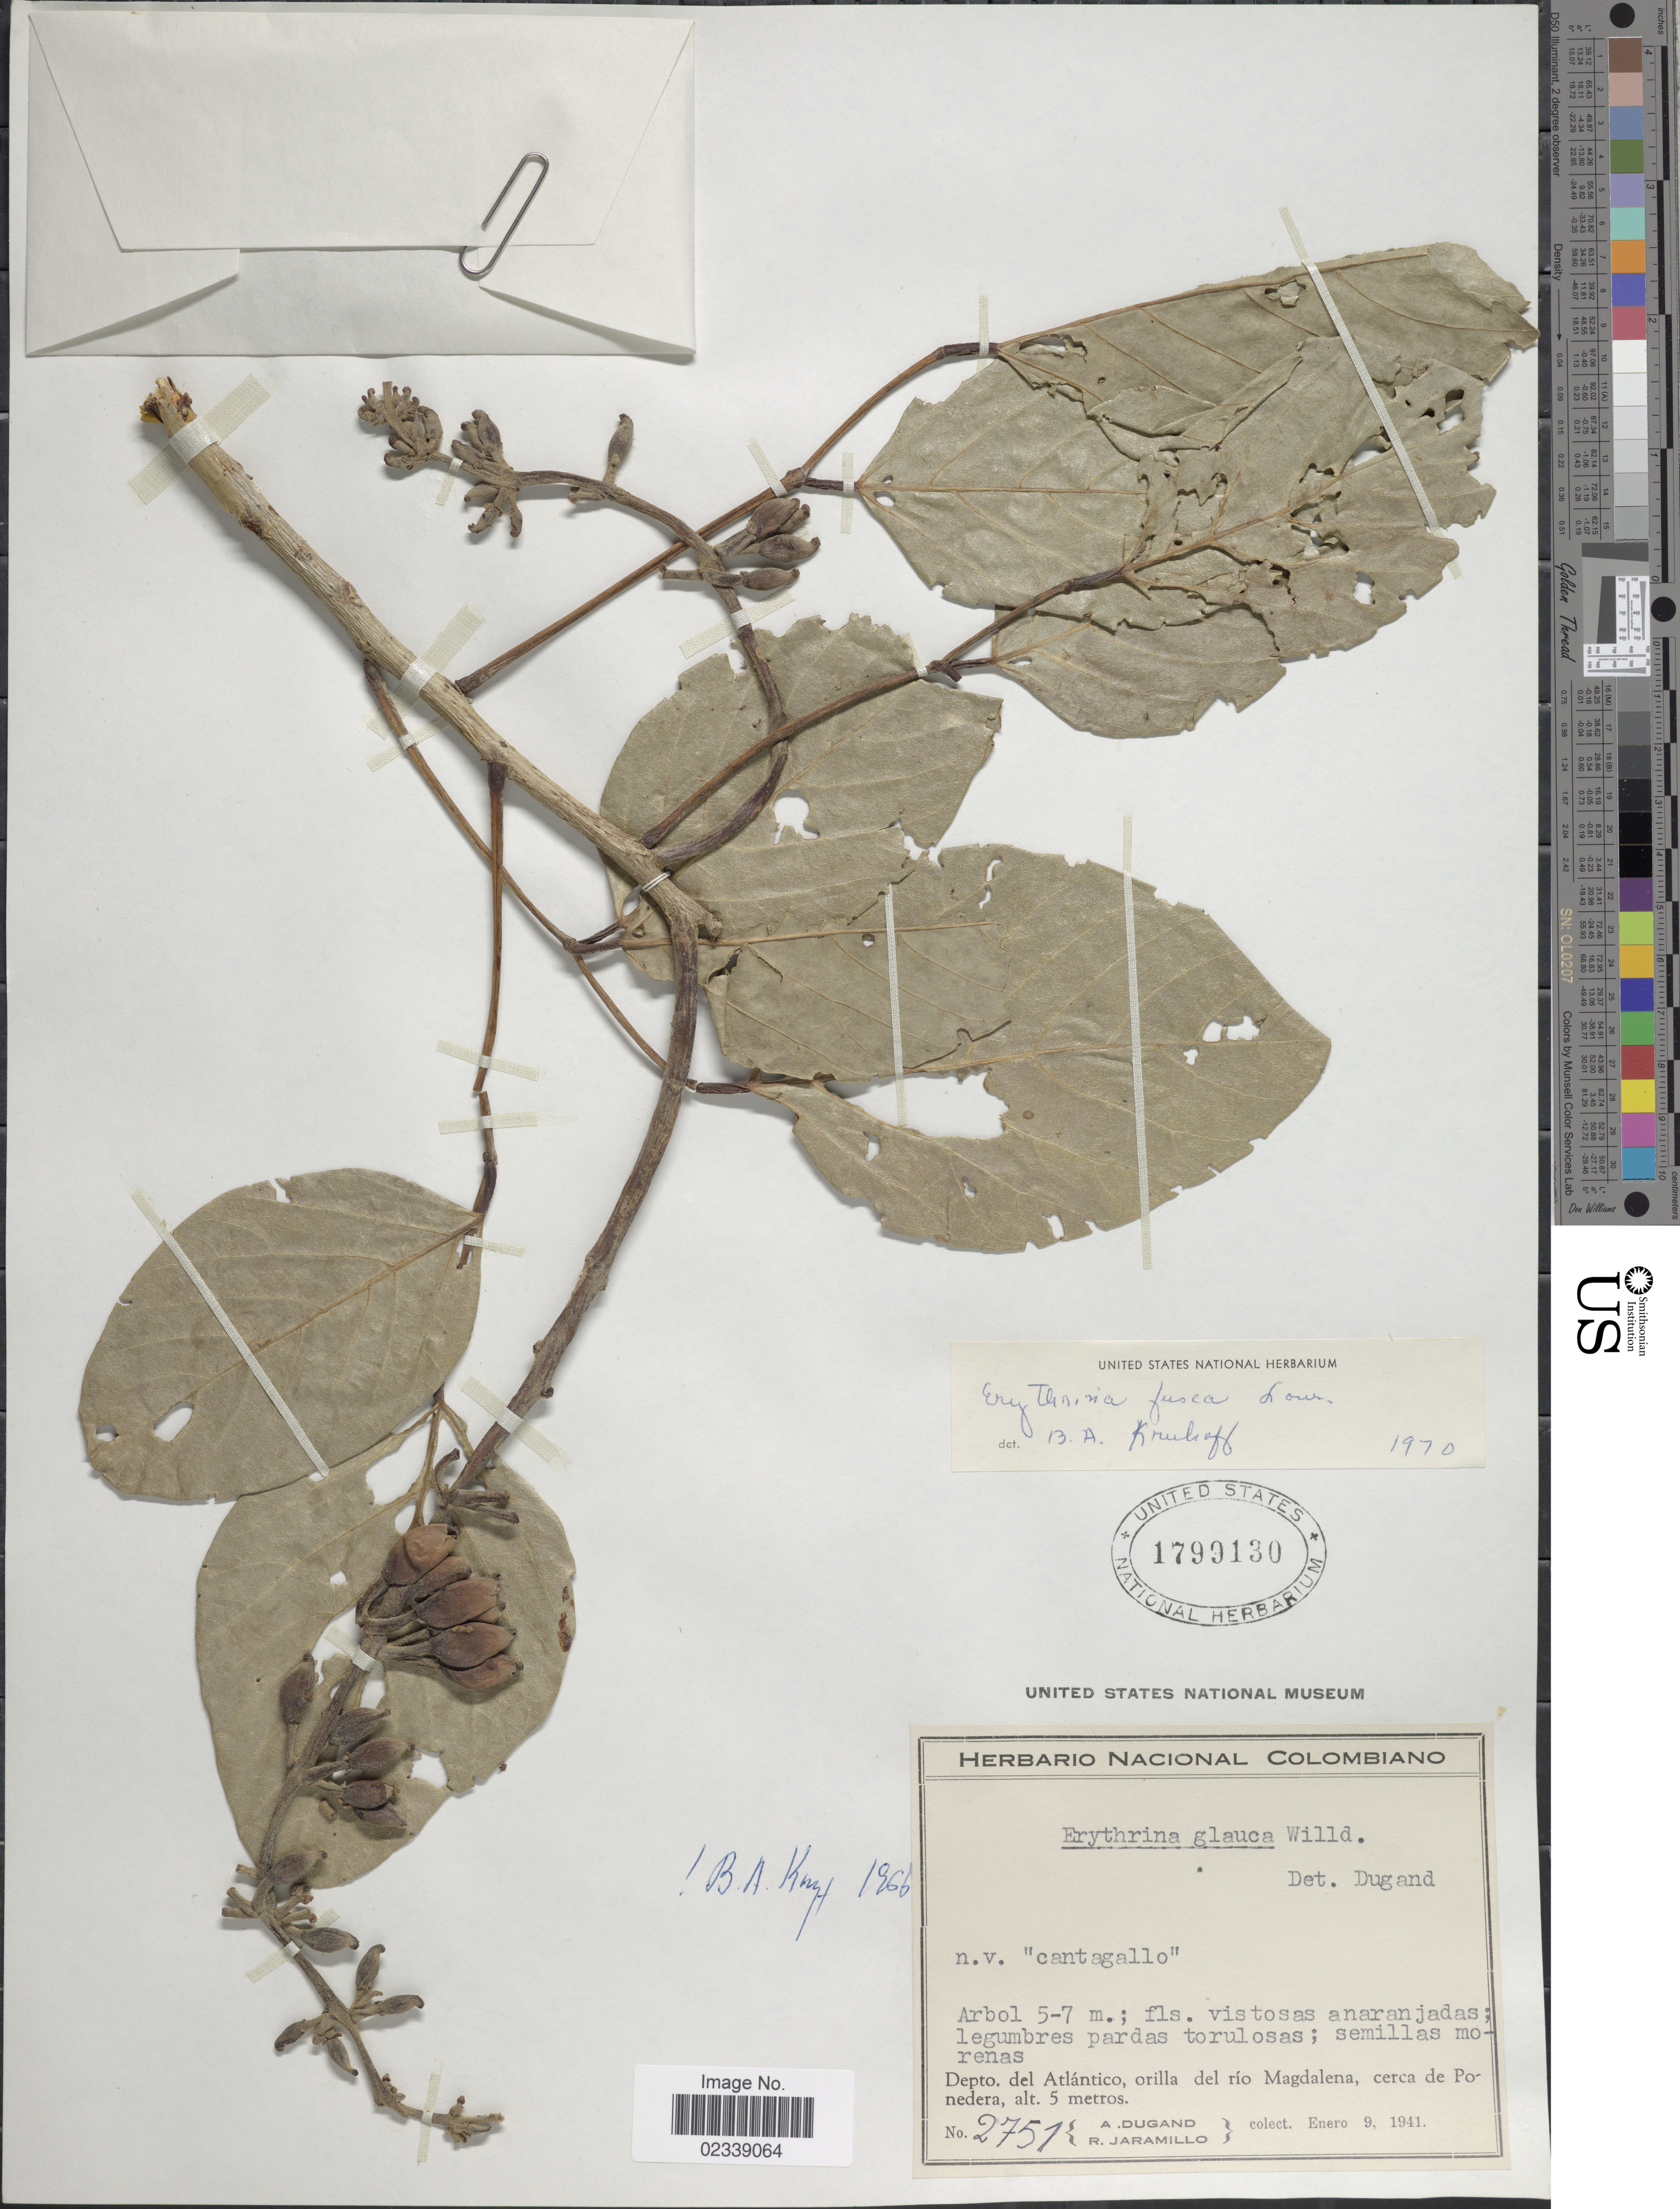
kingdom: Plantae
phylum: Tracheophyta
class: Magnoliopsida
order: Fabales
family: Fabaceae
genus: Erythrina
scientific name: Erythrina fusca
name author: Lour.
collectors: A. Dugand & R. Jaramillo M.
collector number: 2751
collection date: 1941-01-09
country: Colombia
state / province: Atlántico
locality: Orilla del rio Magdalena, cerca de Ponedera.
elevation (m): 5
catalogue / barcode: US 1799130